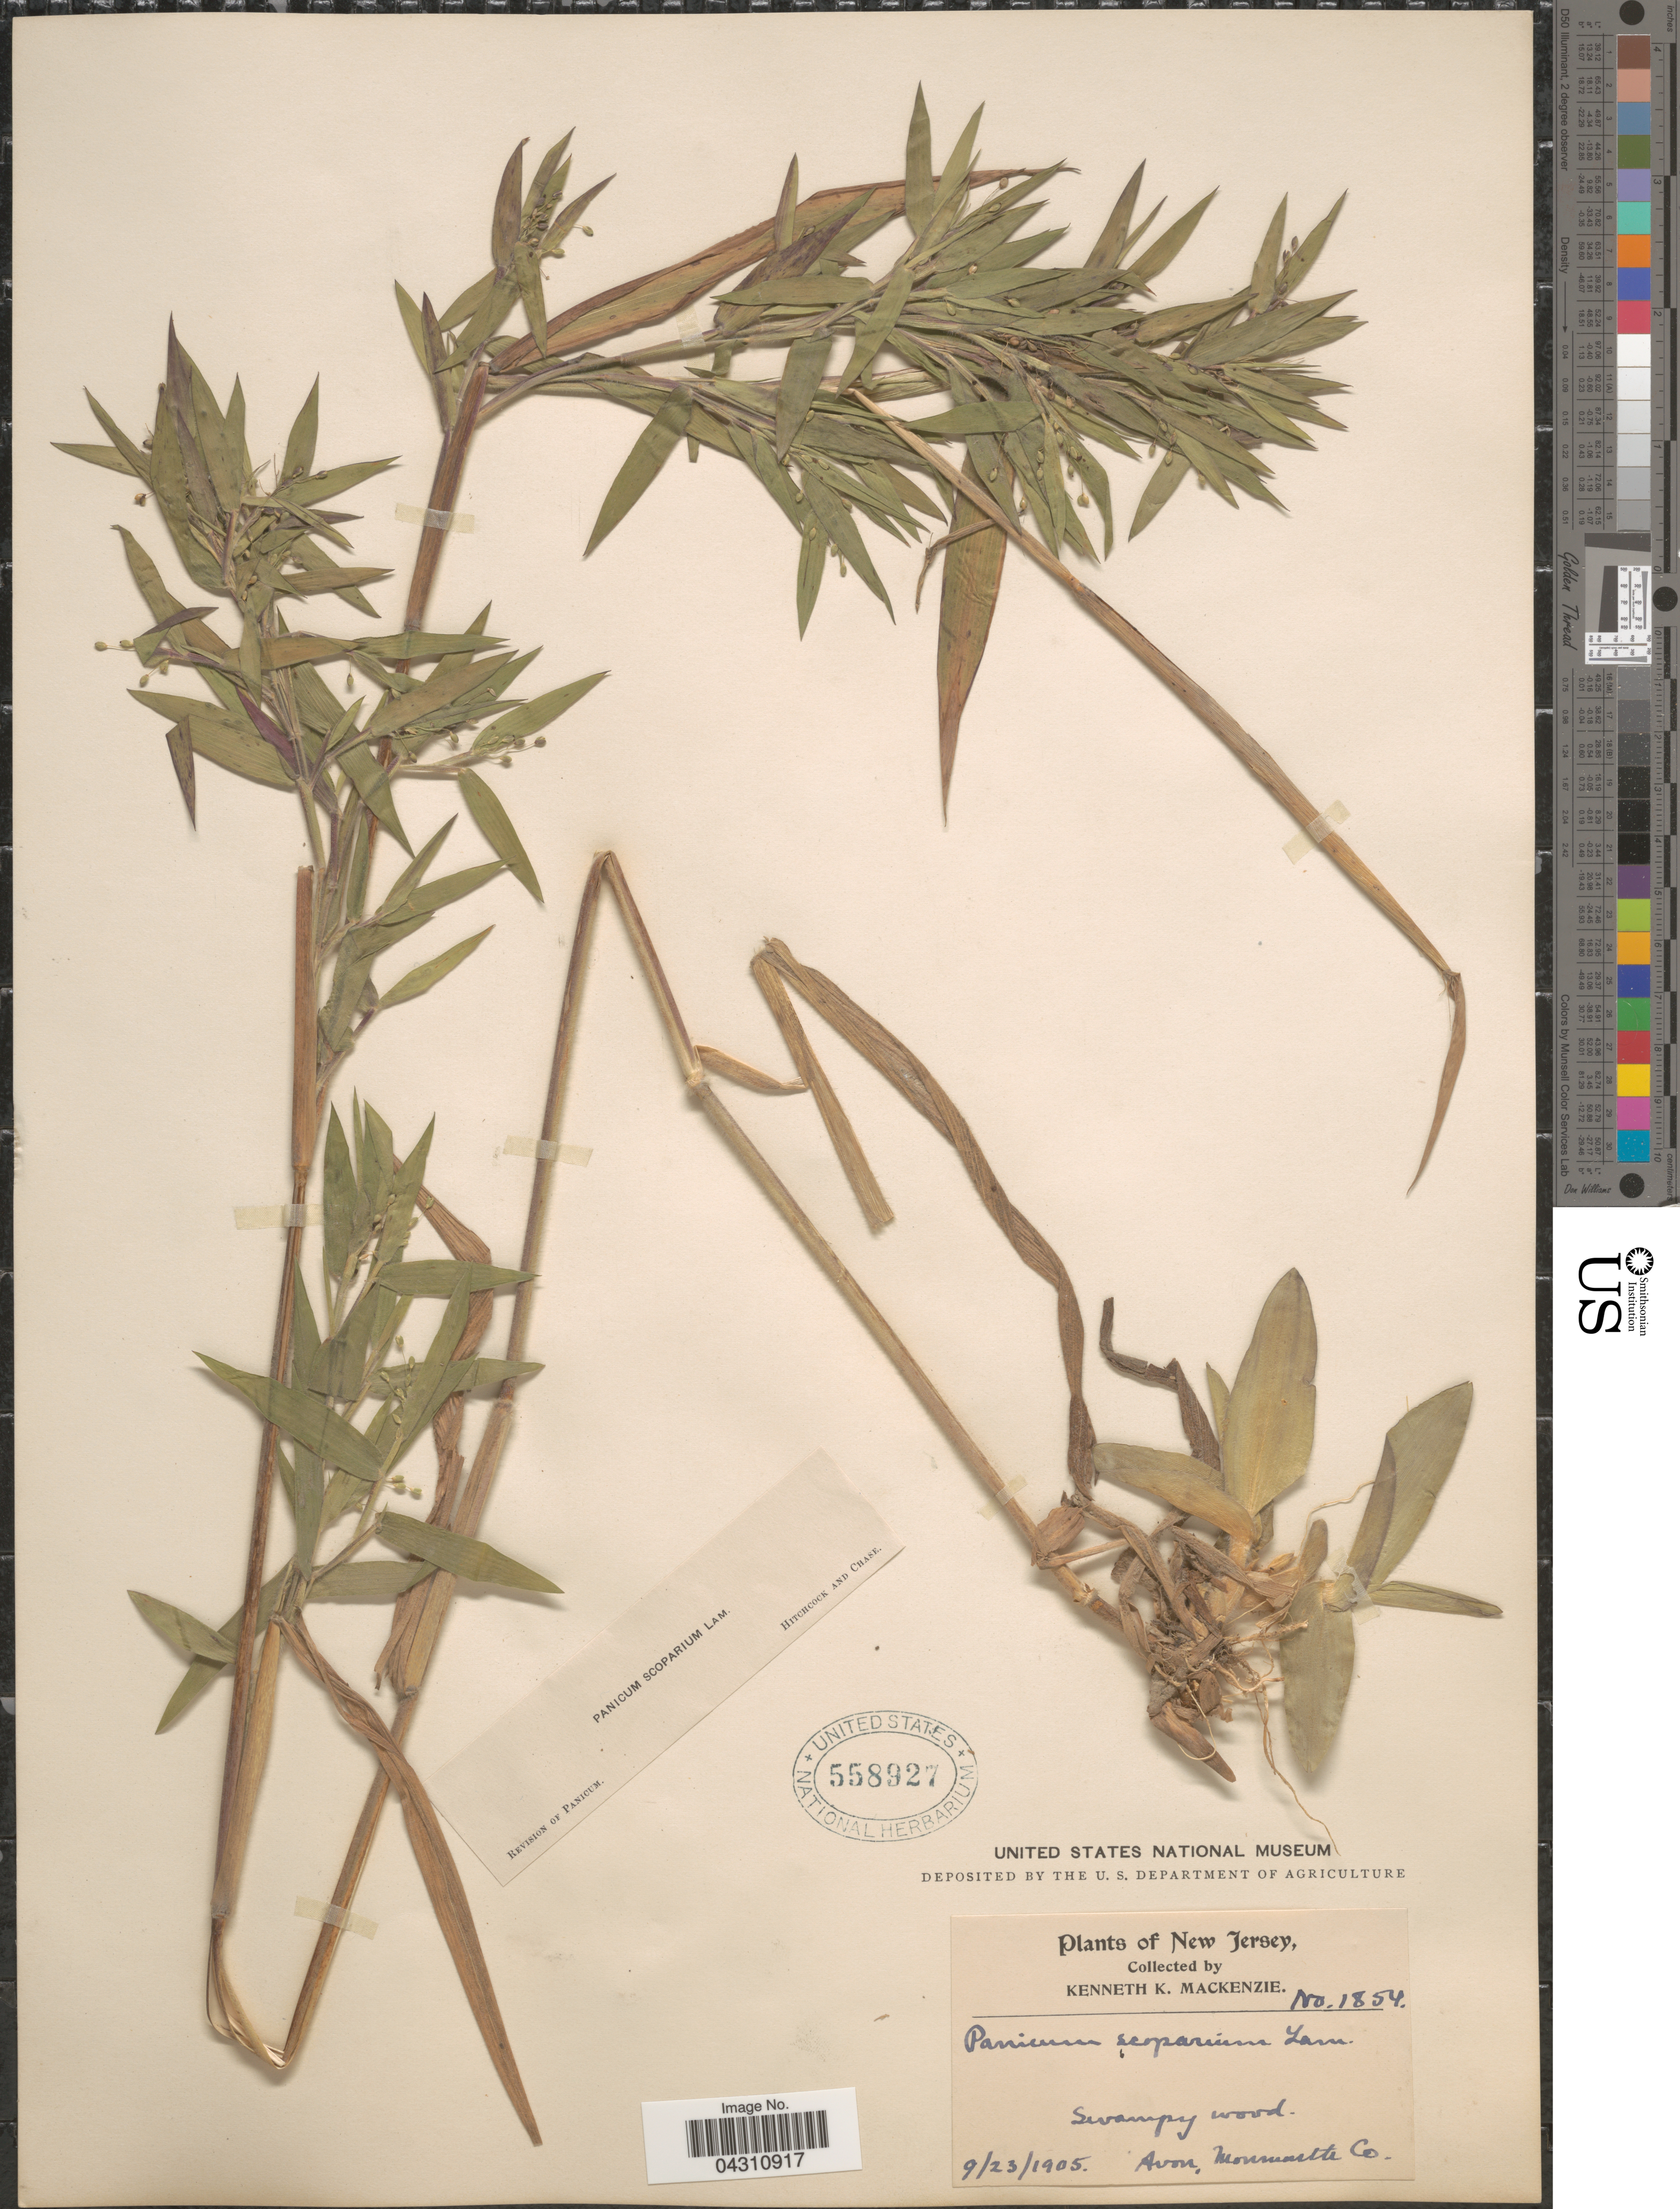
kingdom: Plantae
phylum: Tracheophyta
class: Liliopsida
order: Poales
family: Poaceae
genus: Dichanthelium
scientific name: Dichanthelium scoparium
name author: (Lam.) Gould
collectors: K. K. Mackenzie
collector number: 1854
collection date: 1905-09-23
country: United States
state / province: New Jersey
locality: Avon, Monmouth Co.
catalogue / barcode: US 558927